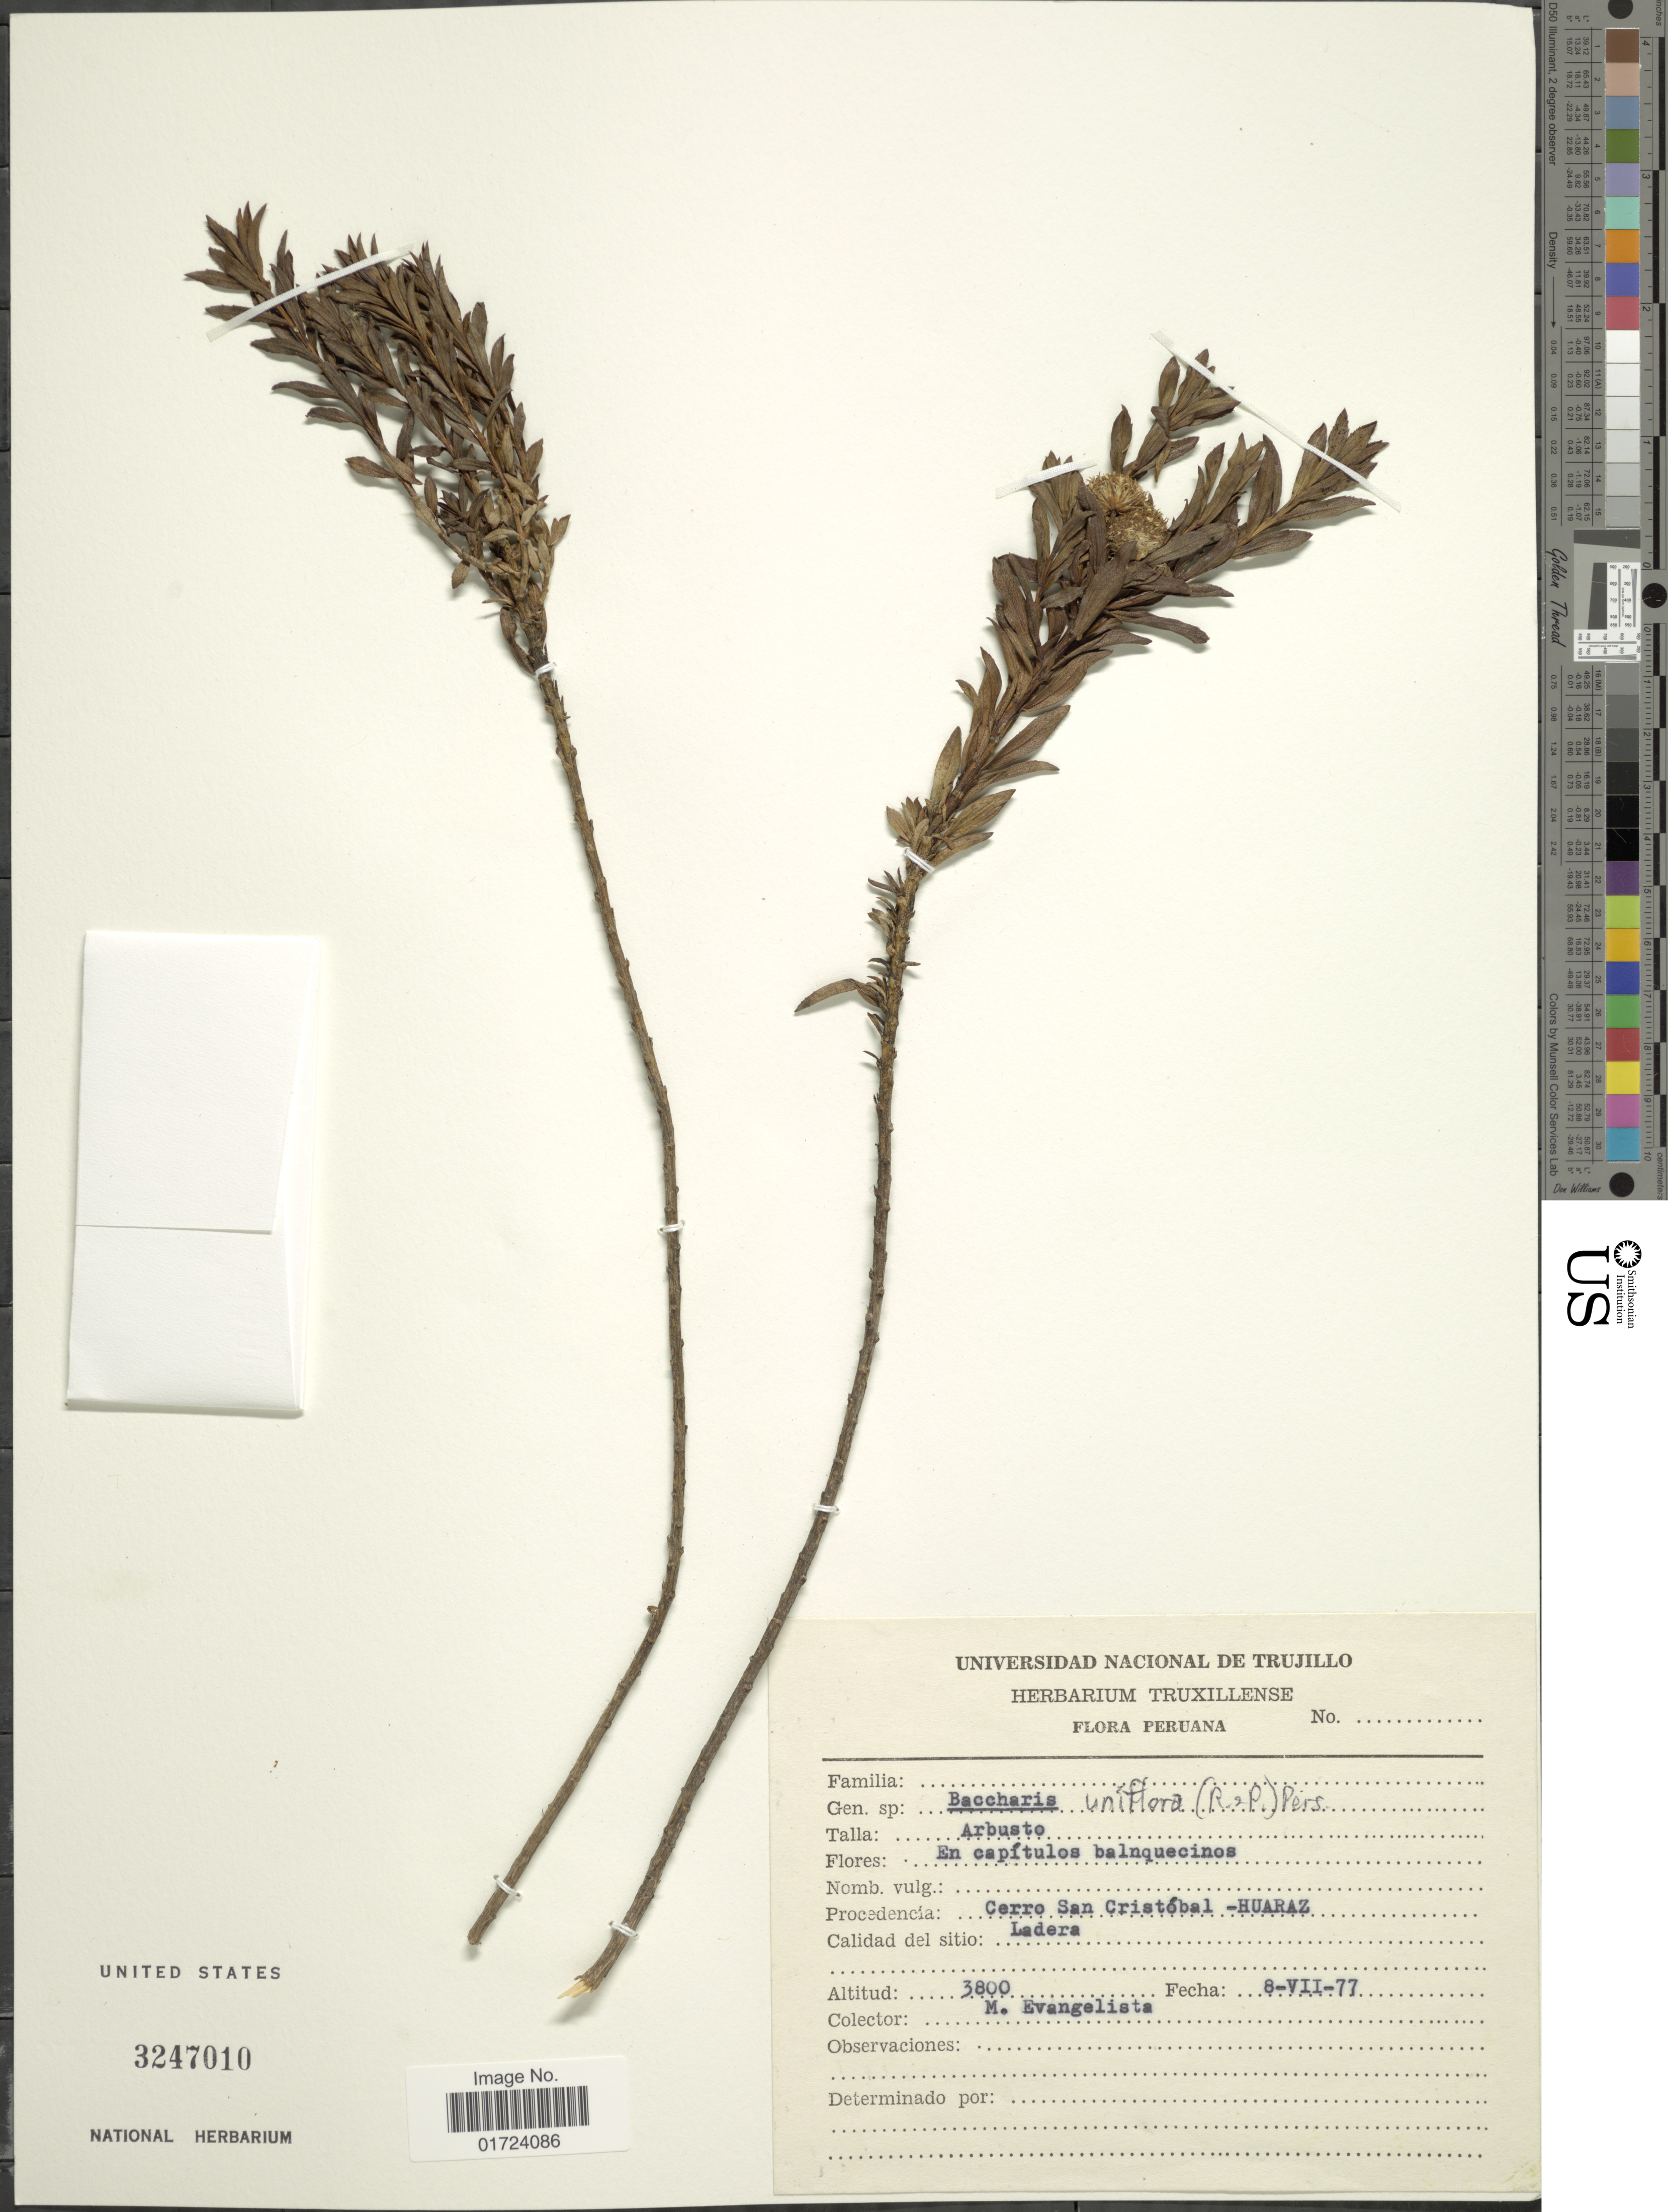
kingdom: Plantae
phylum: Tracheophyta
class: Magnoliopsida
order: Asterales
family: Asteraceae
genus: Baccharis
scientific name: Baccharis uniflora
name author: Pers.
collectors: M. Evangelista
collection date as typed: Transcribed d/m/y: 8/7/77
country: Peru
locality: Cerro San Cristobal - Huaraz. Ladera.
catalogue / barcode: US 3247010